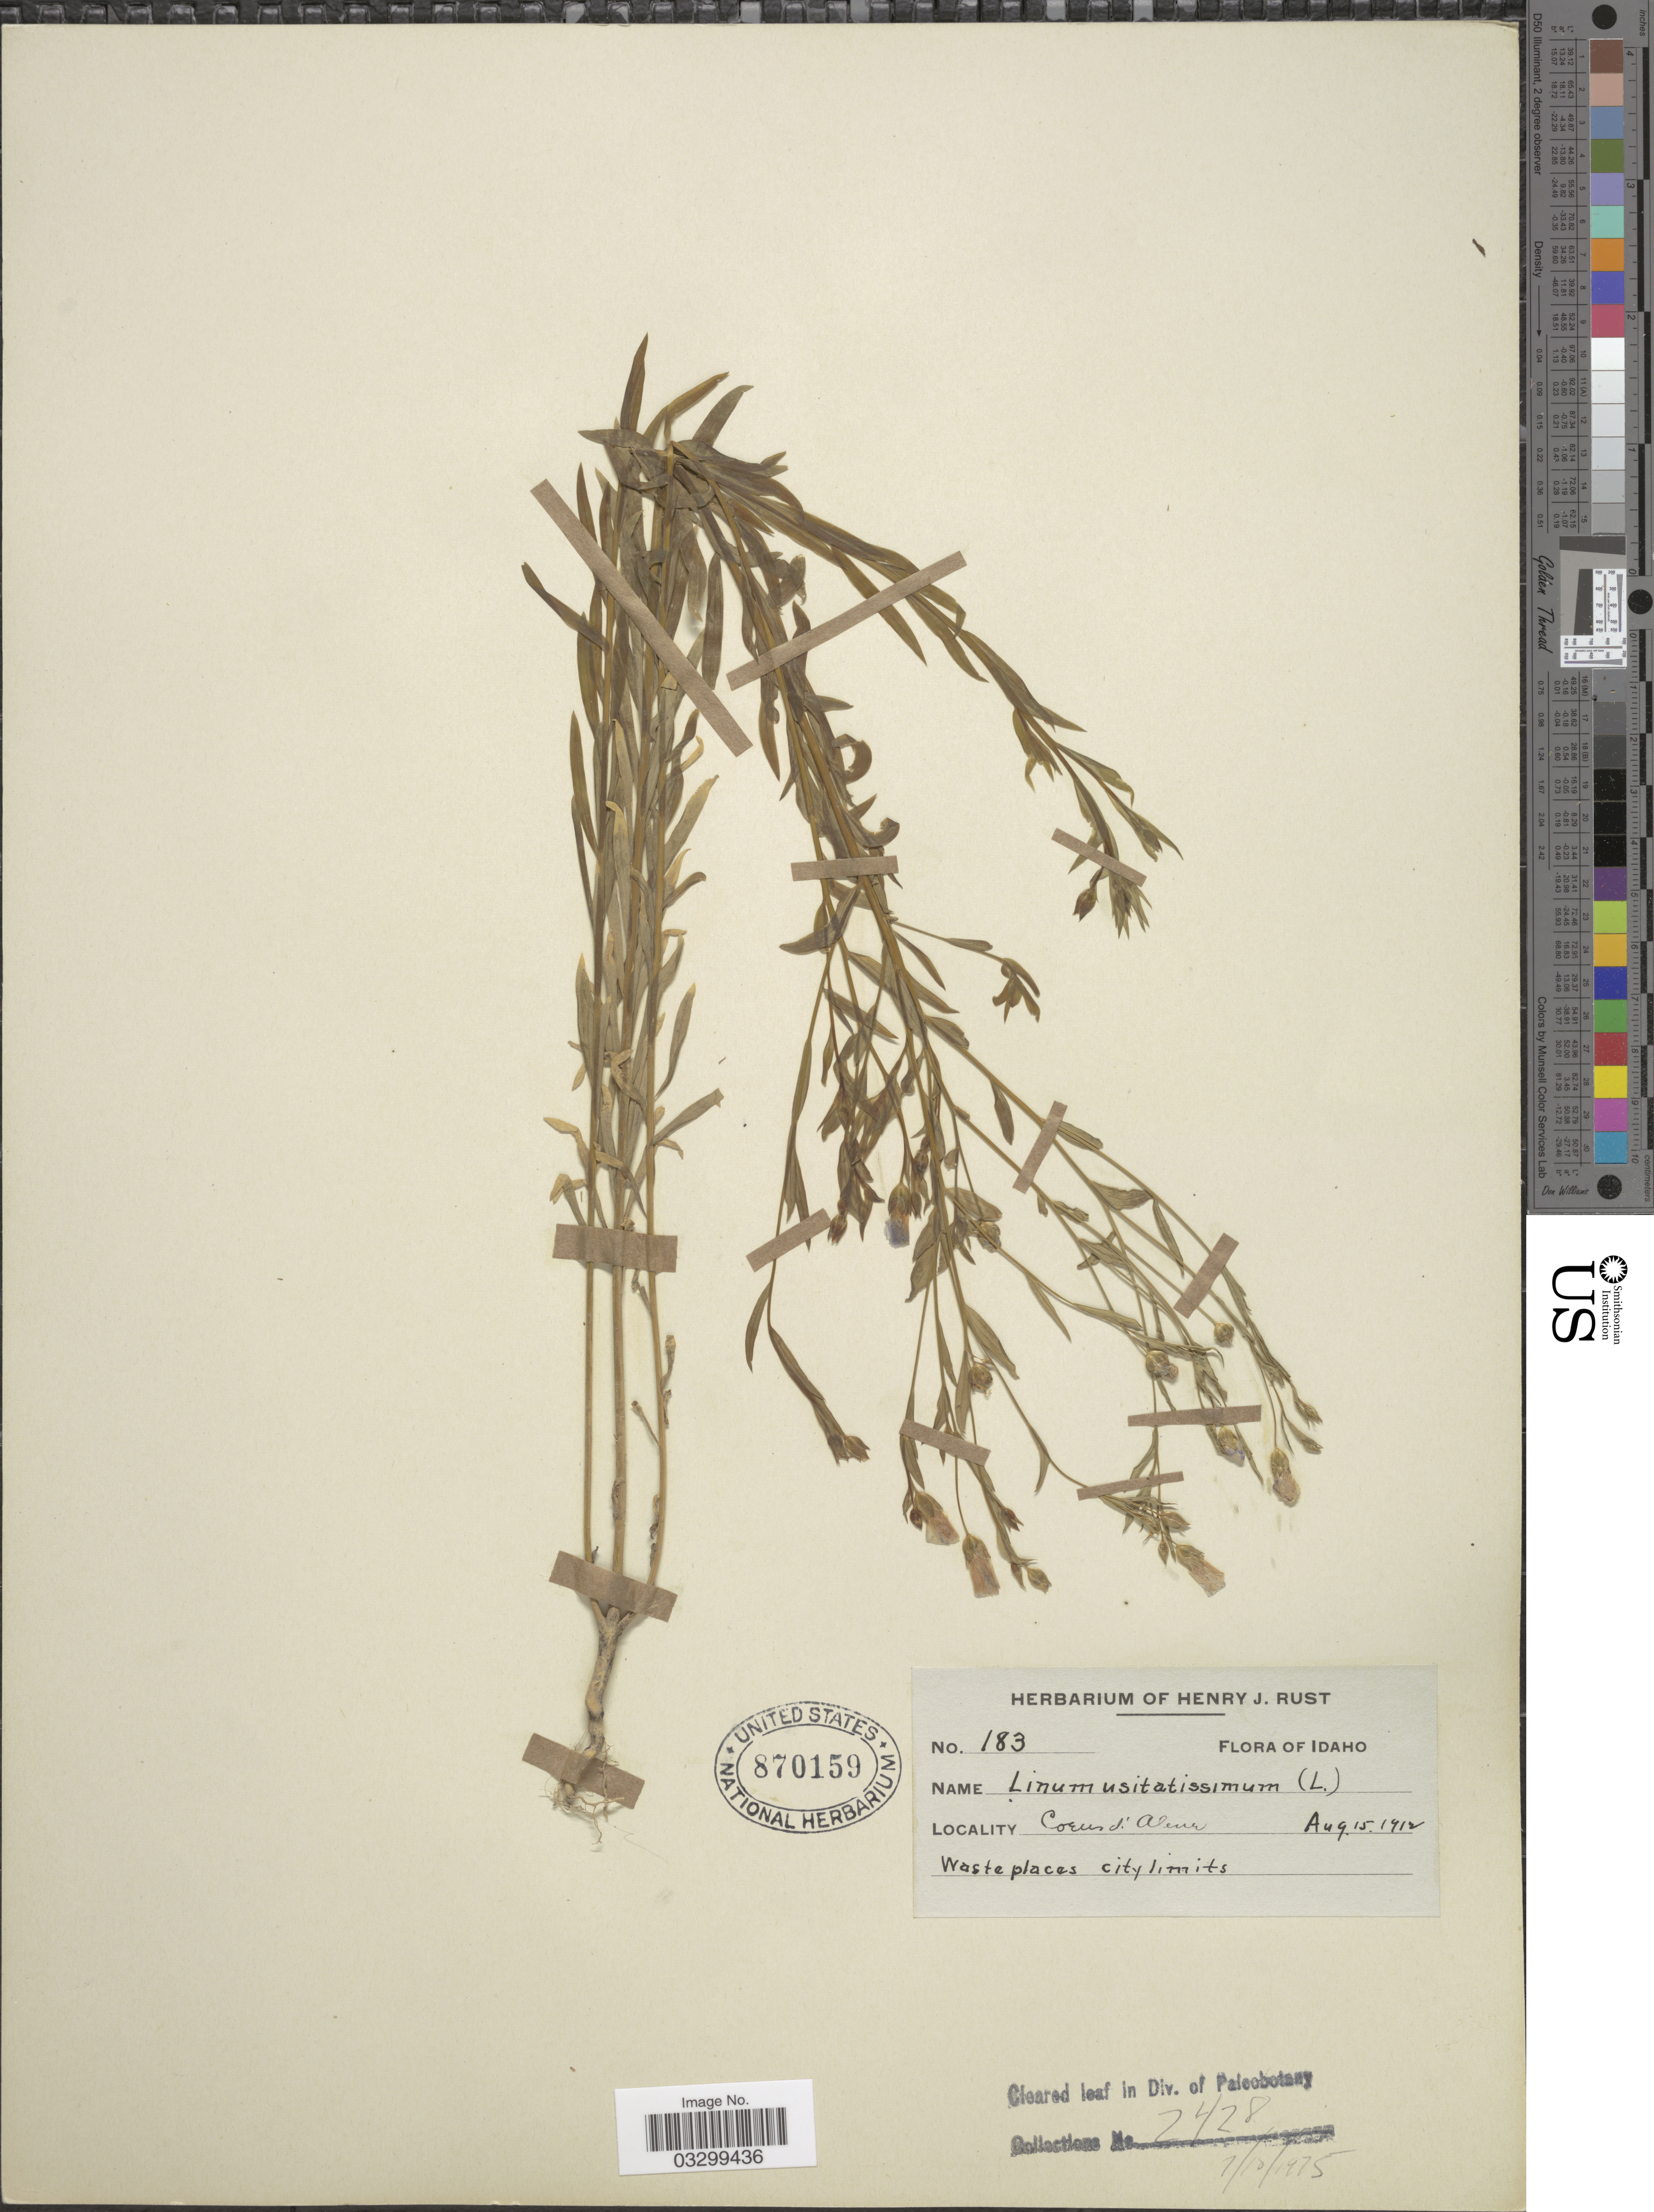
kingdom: Plantae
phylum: Tracheophyta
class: Magnoliopsida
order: Malpighiales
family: Linaceae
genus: Linum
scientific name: Linum usitatissimum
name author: L.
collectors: ex herb. Henry J. Rust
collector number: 183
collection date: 1912-08-15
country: United States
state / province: Idaho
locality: Coeur d.' Alene.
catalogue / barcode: US 870159